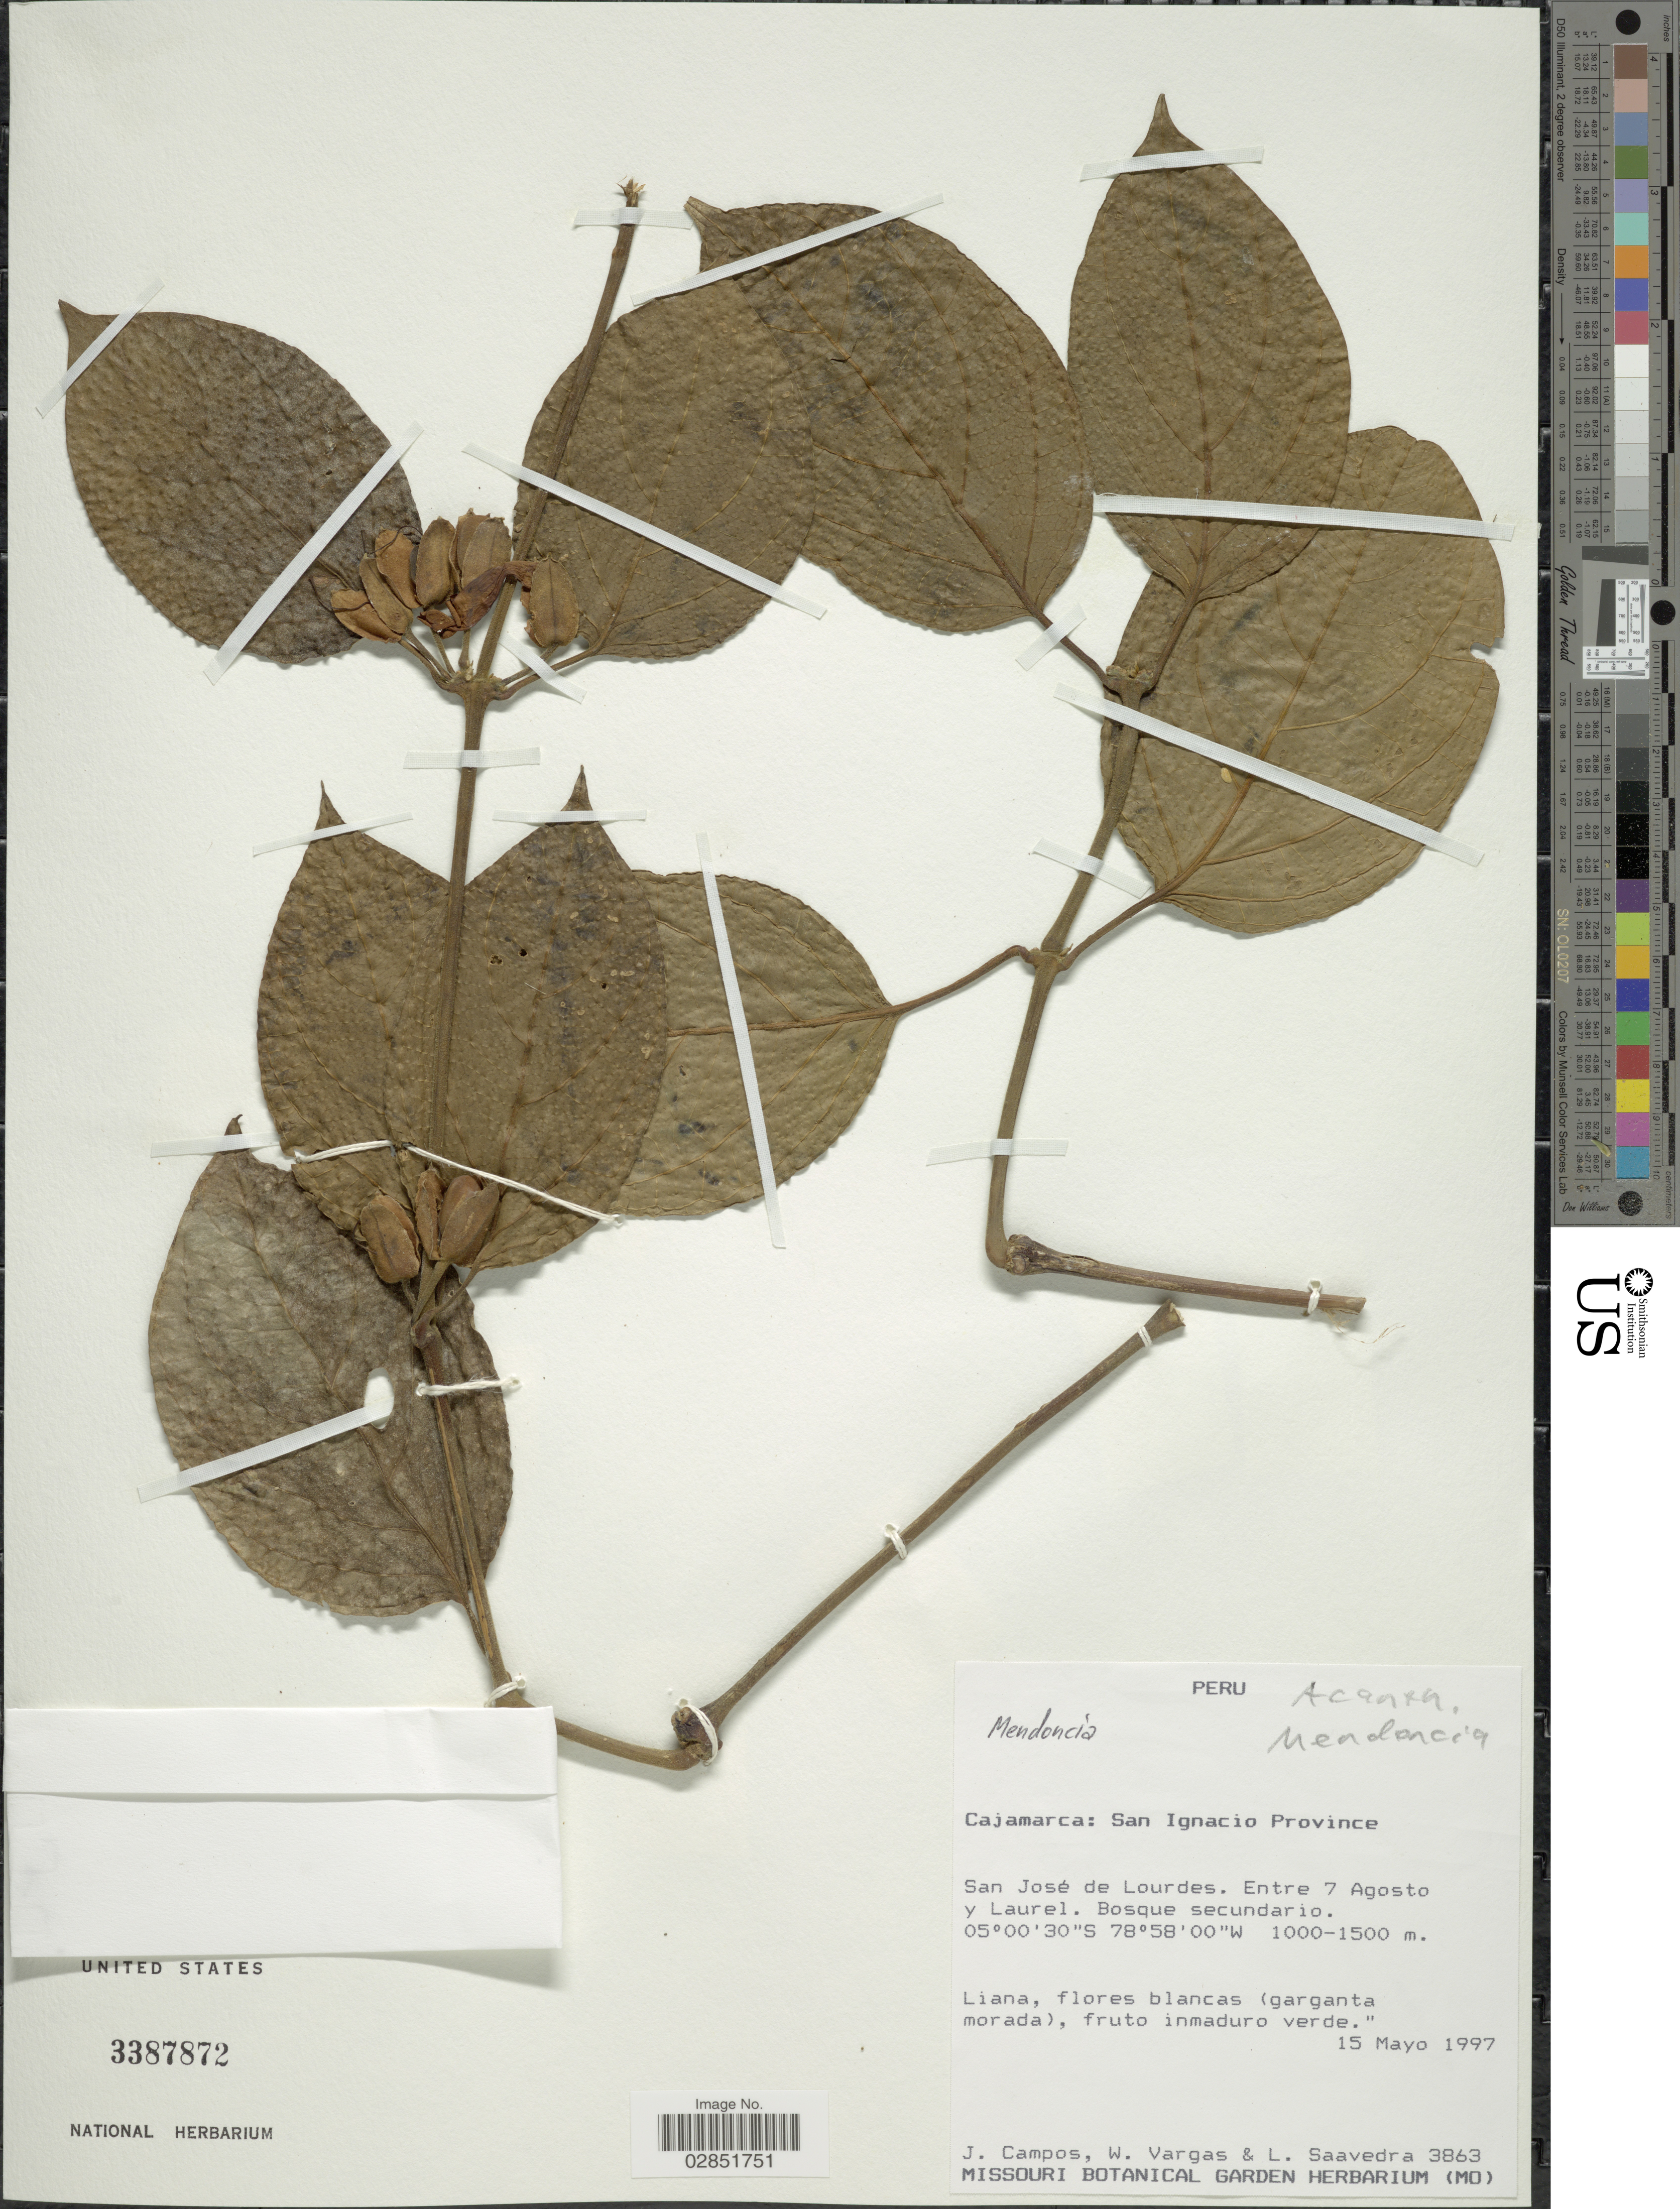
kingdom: Plantae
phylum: Tracheophyta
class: Magnoliopsida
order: Lamiales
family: Acanthaceae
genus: Mendoncia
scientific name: Mendoncia sp.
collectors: J. Campos, W. Vargas & L. Saavedra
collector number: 3863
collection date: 1997-05-15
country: Peru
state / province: Cajamarca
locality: San Ignacio Province. San José de Lourdes. Entre 7 Agosto y Laurel.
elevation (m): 1000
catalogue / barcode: US 3387872